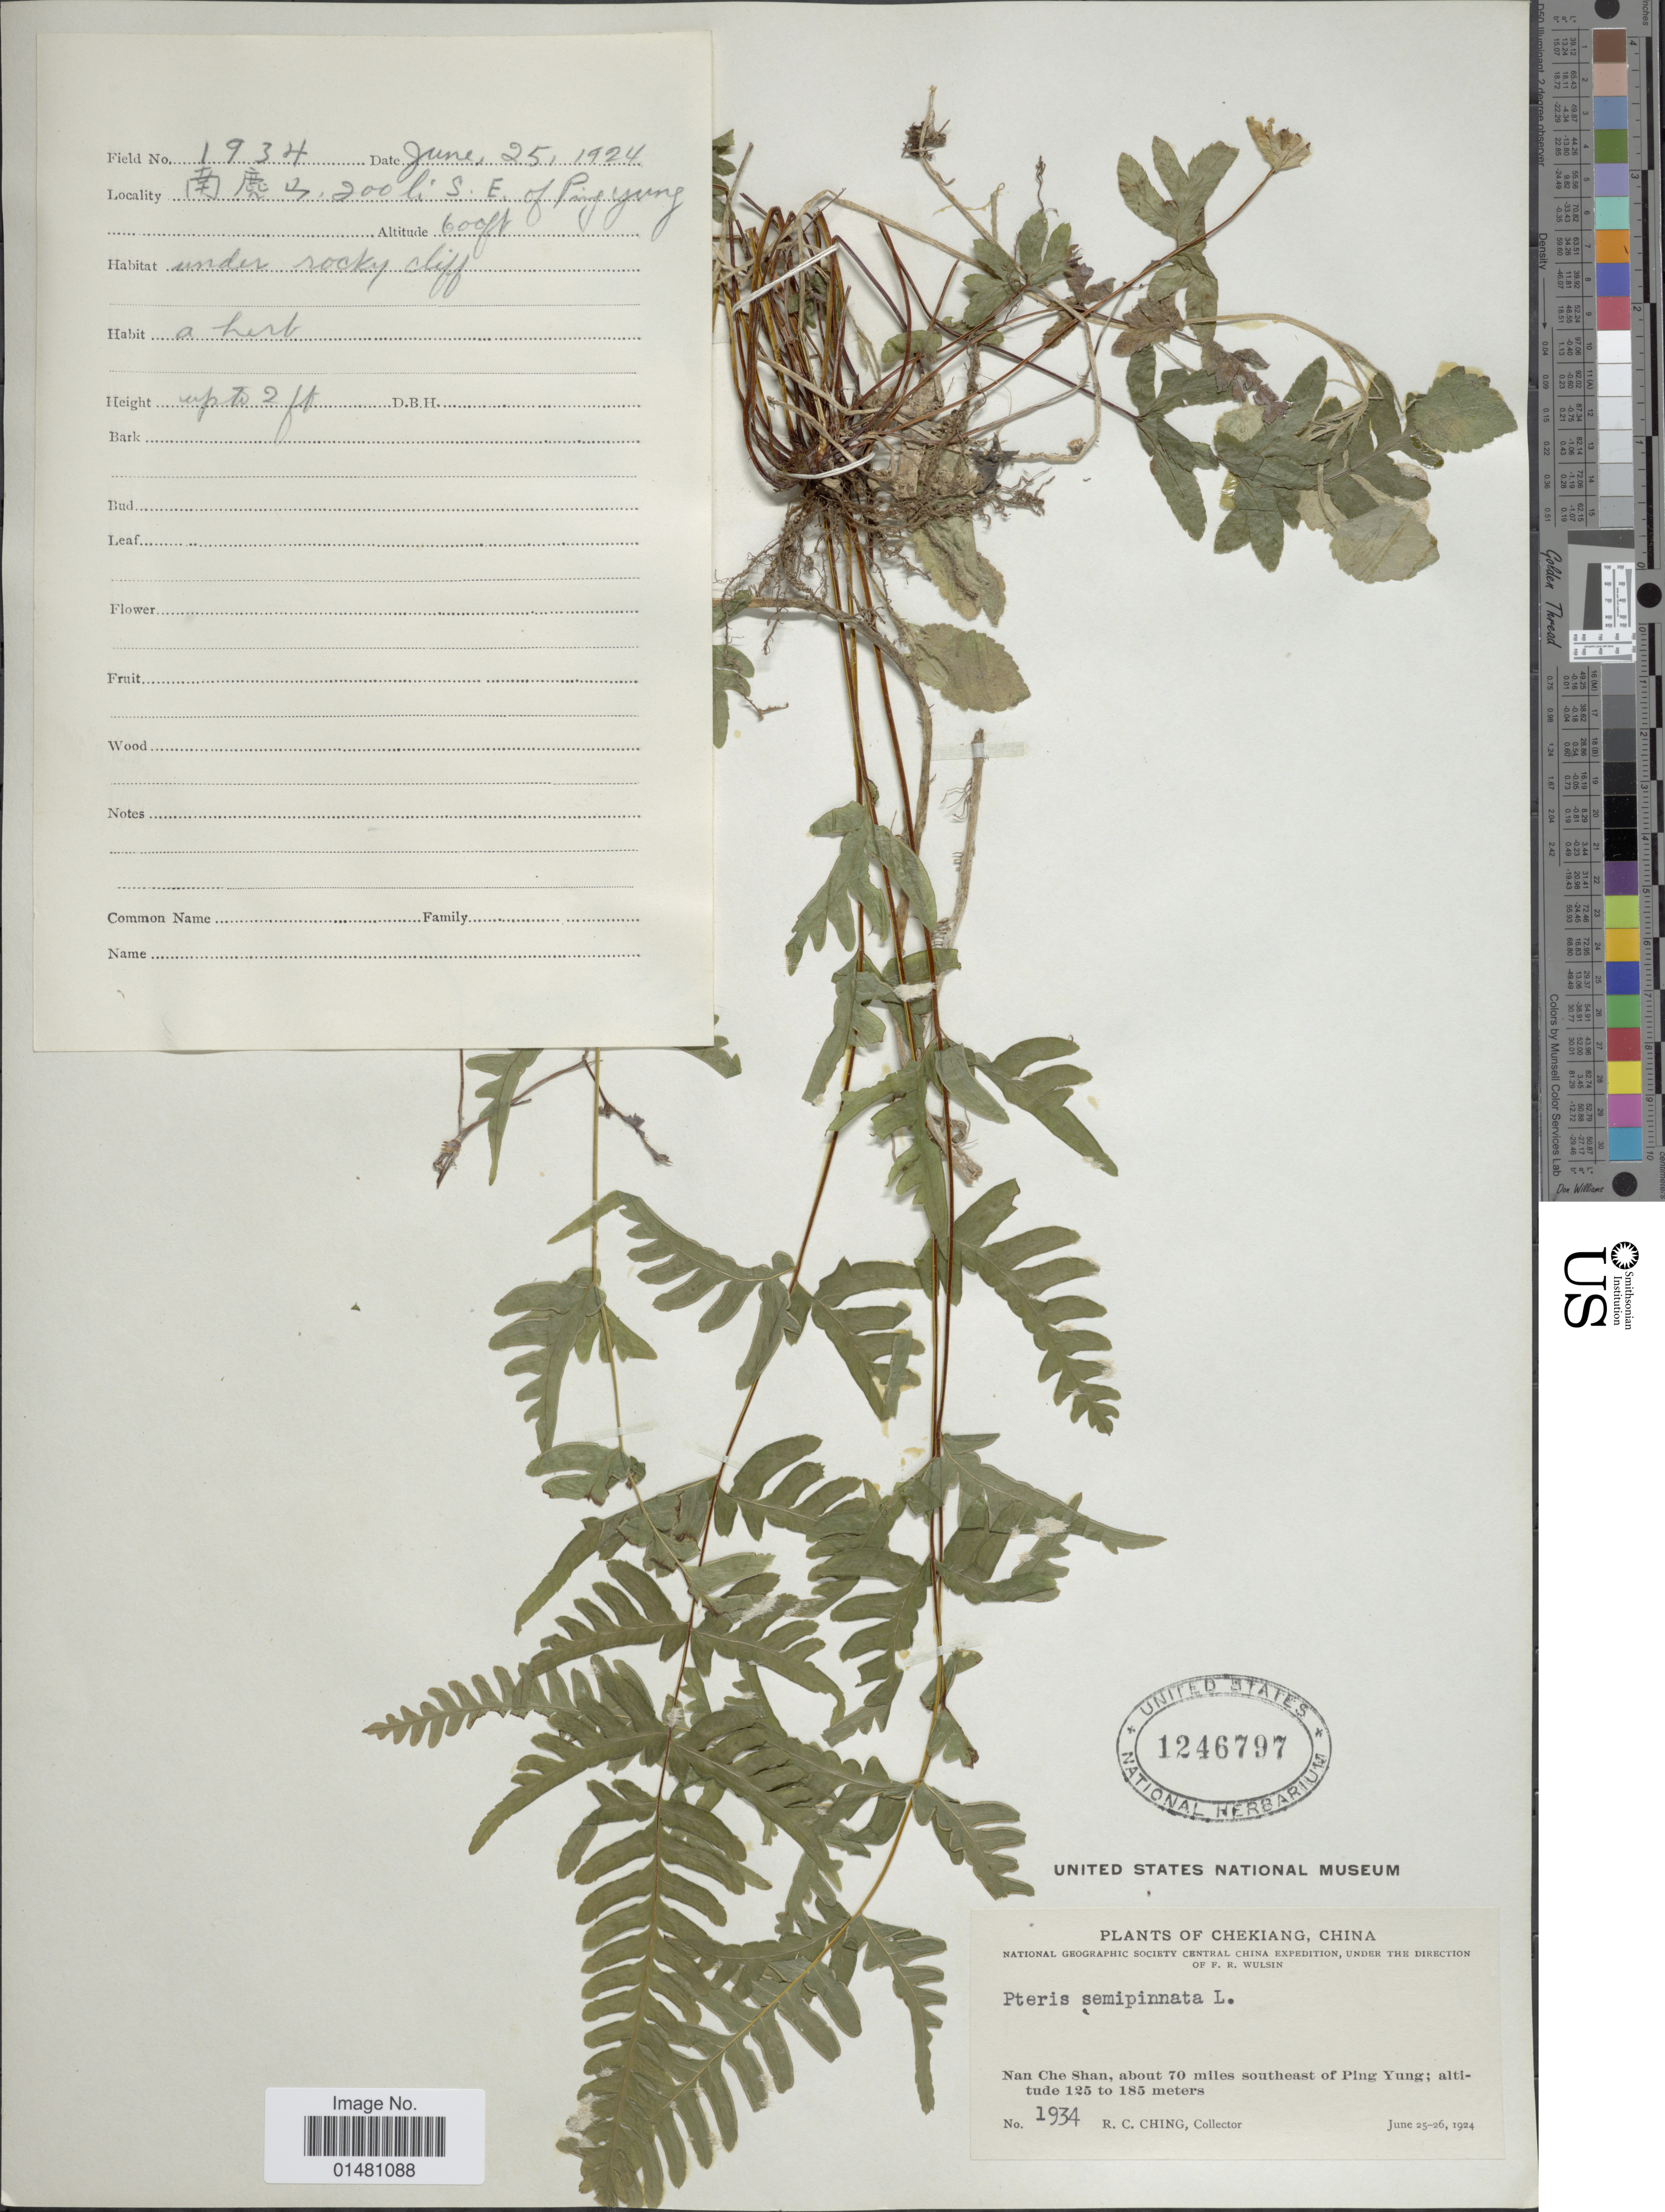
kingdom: Plantae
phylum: Tracheophyta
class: Polypodiopsida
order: Polypodiales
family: Pteridaceae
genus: Pteris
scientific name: Pteris semipinnata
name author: L.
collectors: R. C. Ching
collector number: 1934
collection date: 1924-06-25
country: China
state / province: Zhejiang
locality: Chekiang, Nan Che Shan, about 70 miles southeast of Ping Yung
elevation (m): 125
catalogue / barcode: US 1246797